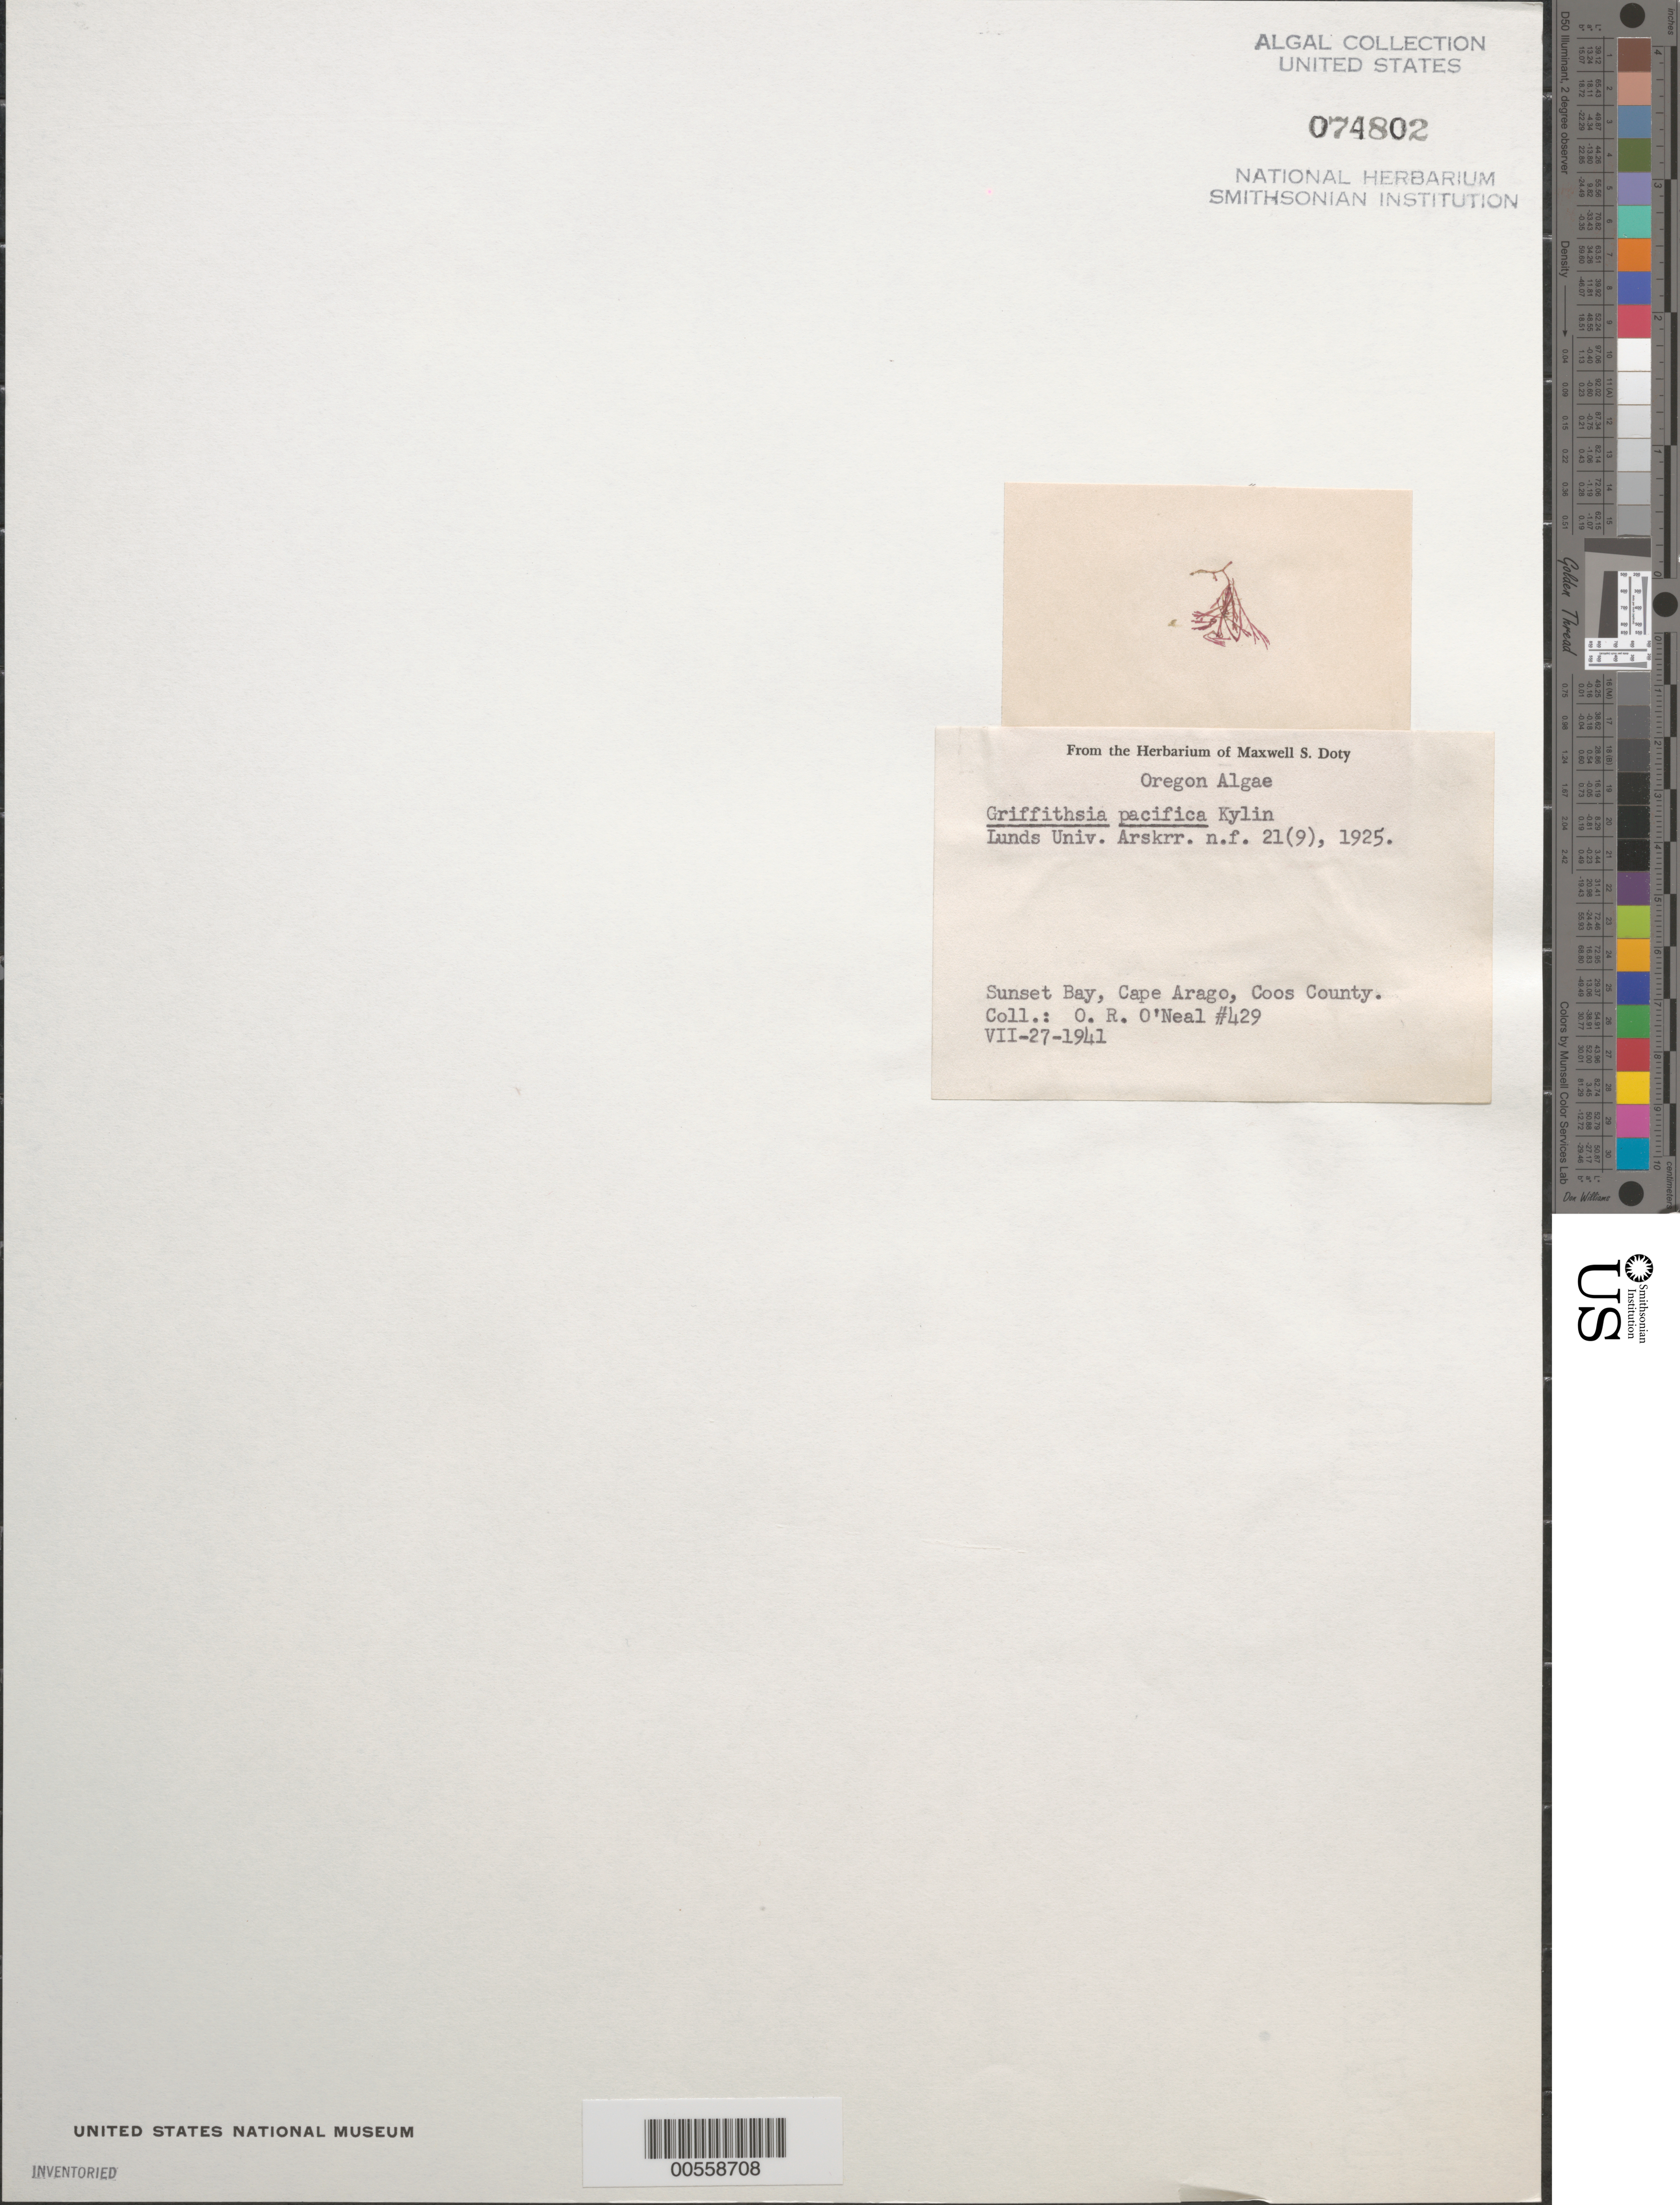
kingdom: Plantae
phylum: Rhodophyta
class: Florideophyceae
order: Ceramiales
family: Wrangeliaceae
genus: Griffithsia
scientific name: Griffithsia pacifica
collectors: O. O'Neal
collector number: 429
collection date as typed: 27 Jul 1941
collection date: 1941-07-27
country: United States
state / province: Oregon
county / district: Coos County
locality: Sunset Bay, Cape Arago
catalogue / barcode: US 74802